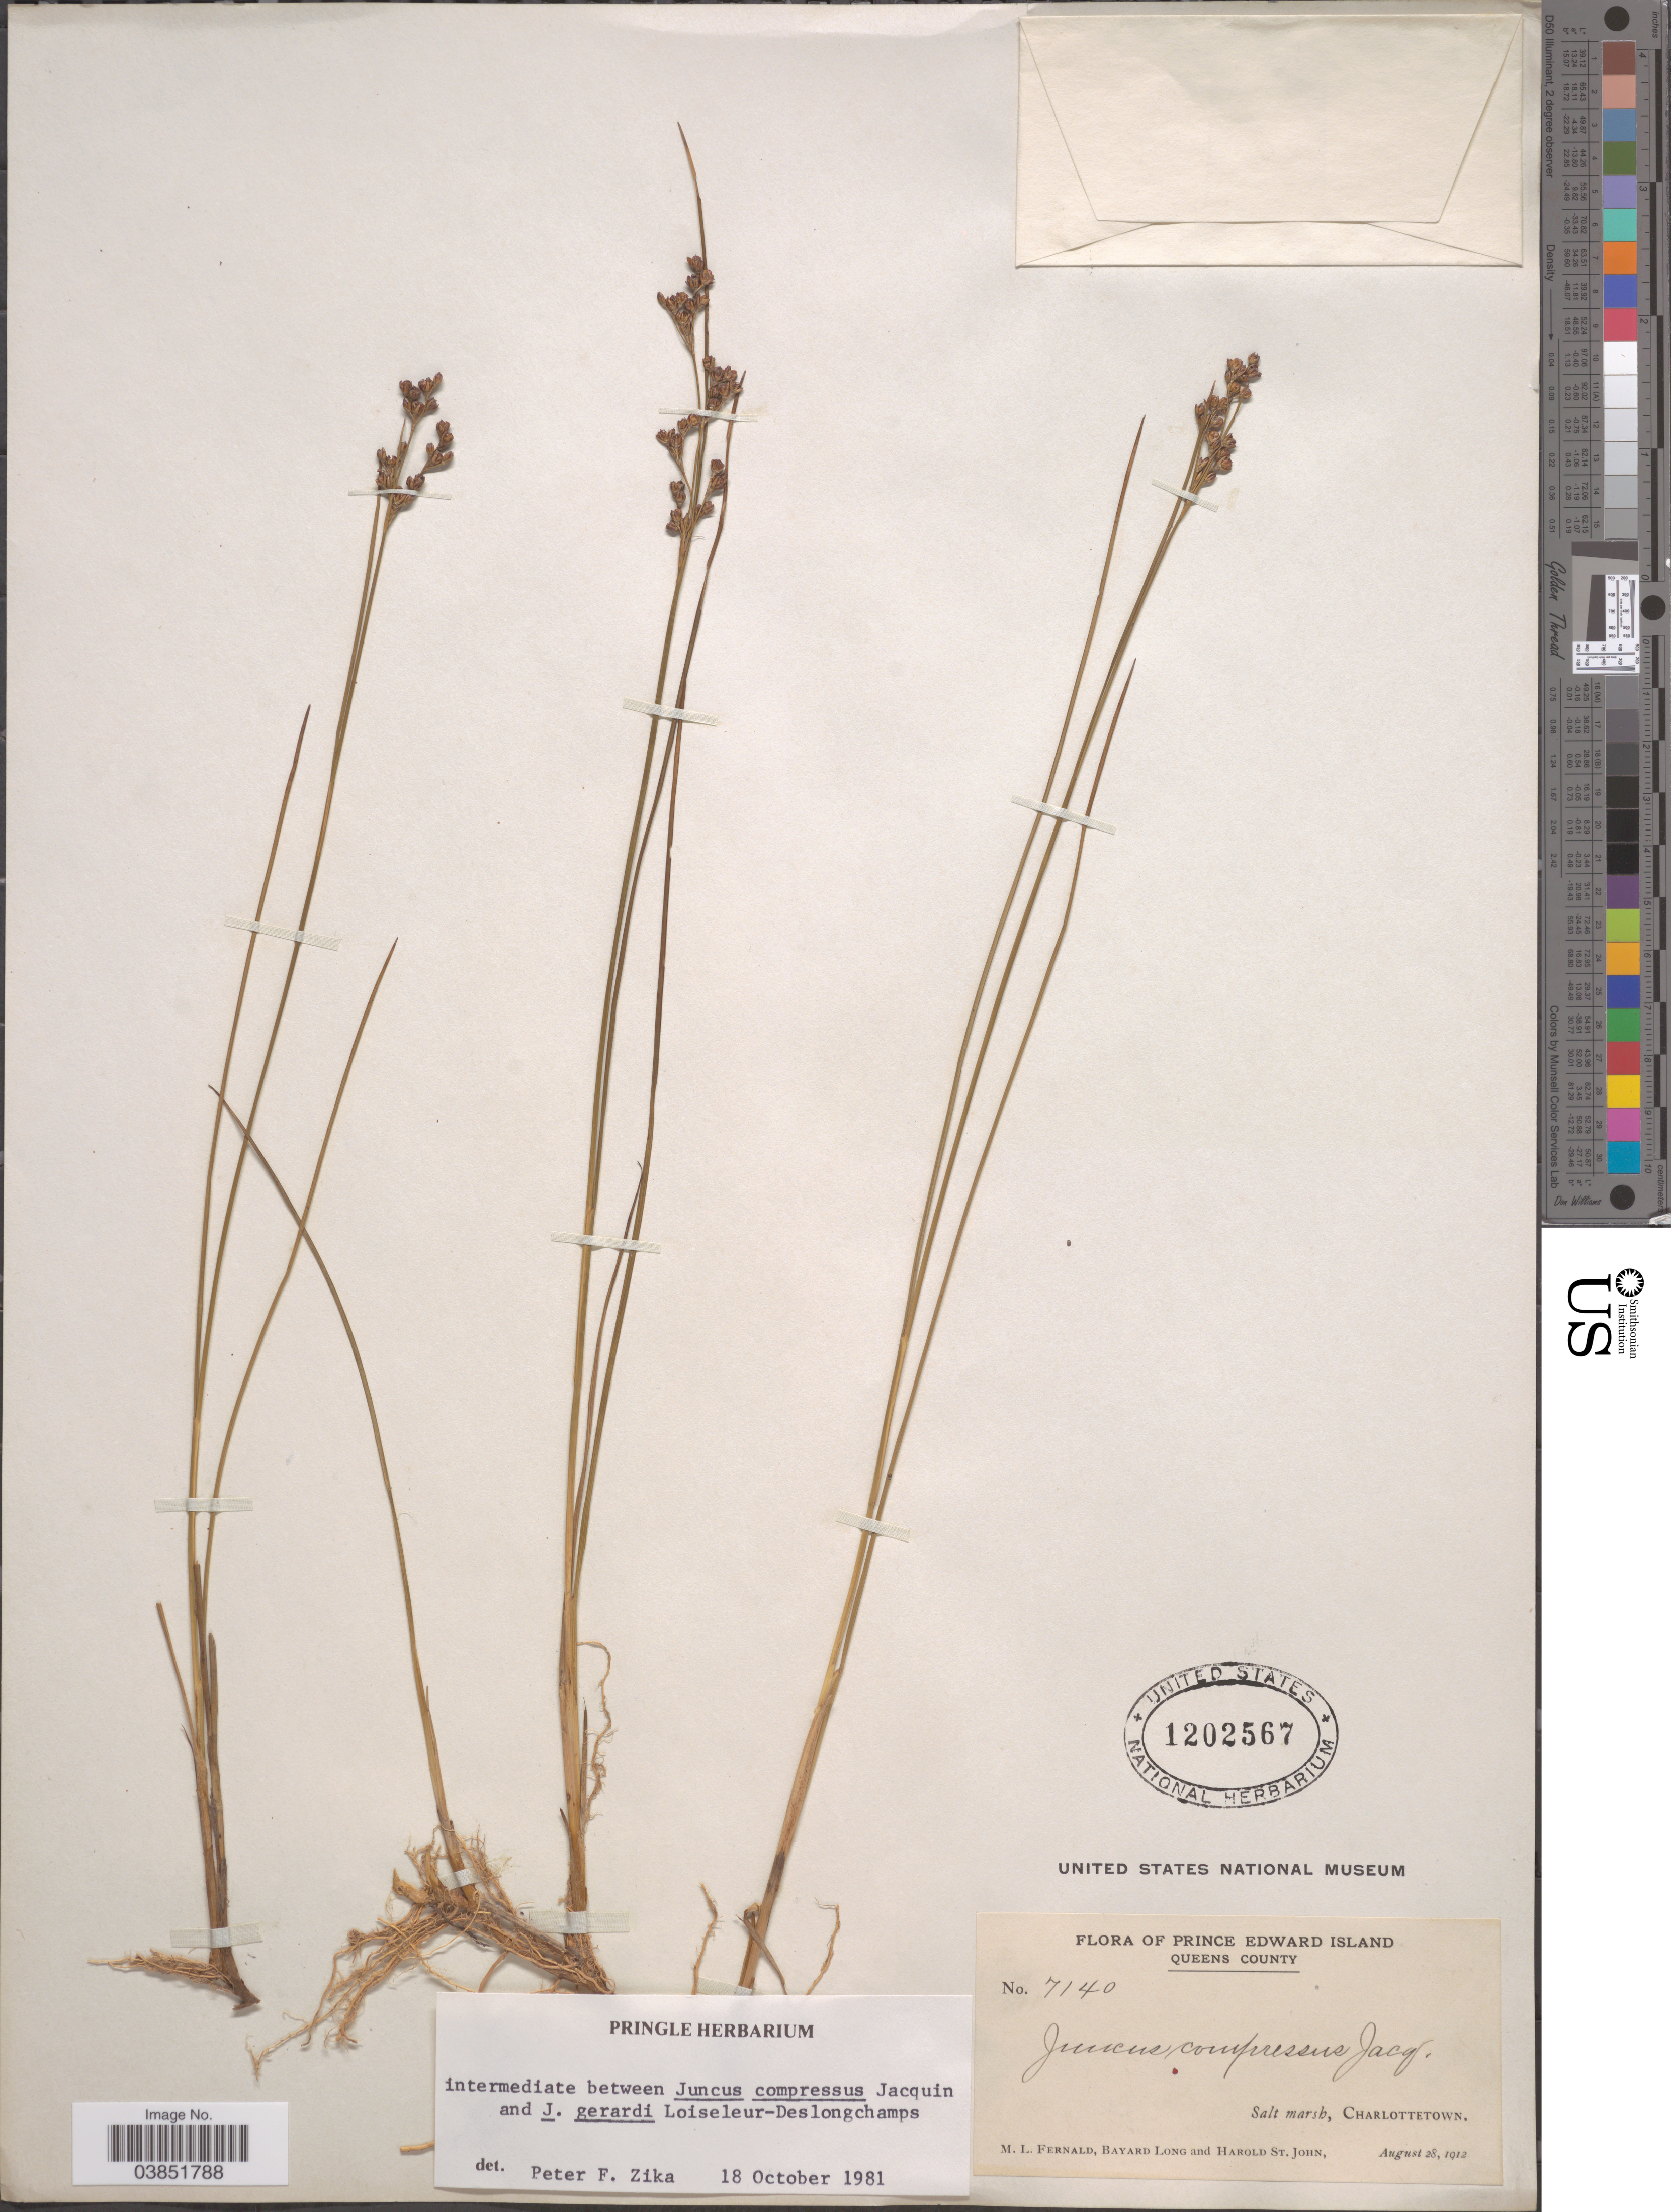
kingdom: Plantae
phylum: Tracheophyta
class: Liliopsida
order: Poales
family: Juncaceae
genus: Juncus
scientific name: Juncus compressus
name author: Jacq.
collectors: M. L. Fernald, B. Long & H. St. John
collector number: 7140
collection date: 1912-08-28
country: Canada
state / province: Prince Edward Island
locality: Queens County. Charlottetown.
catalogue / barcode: US 1202567